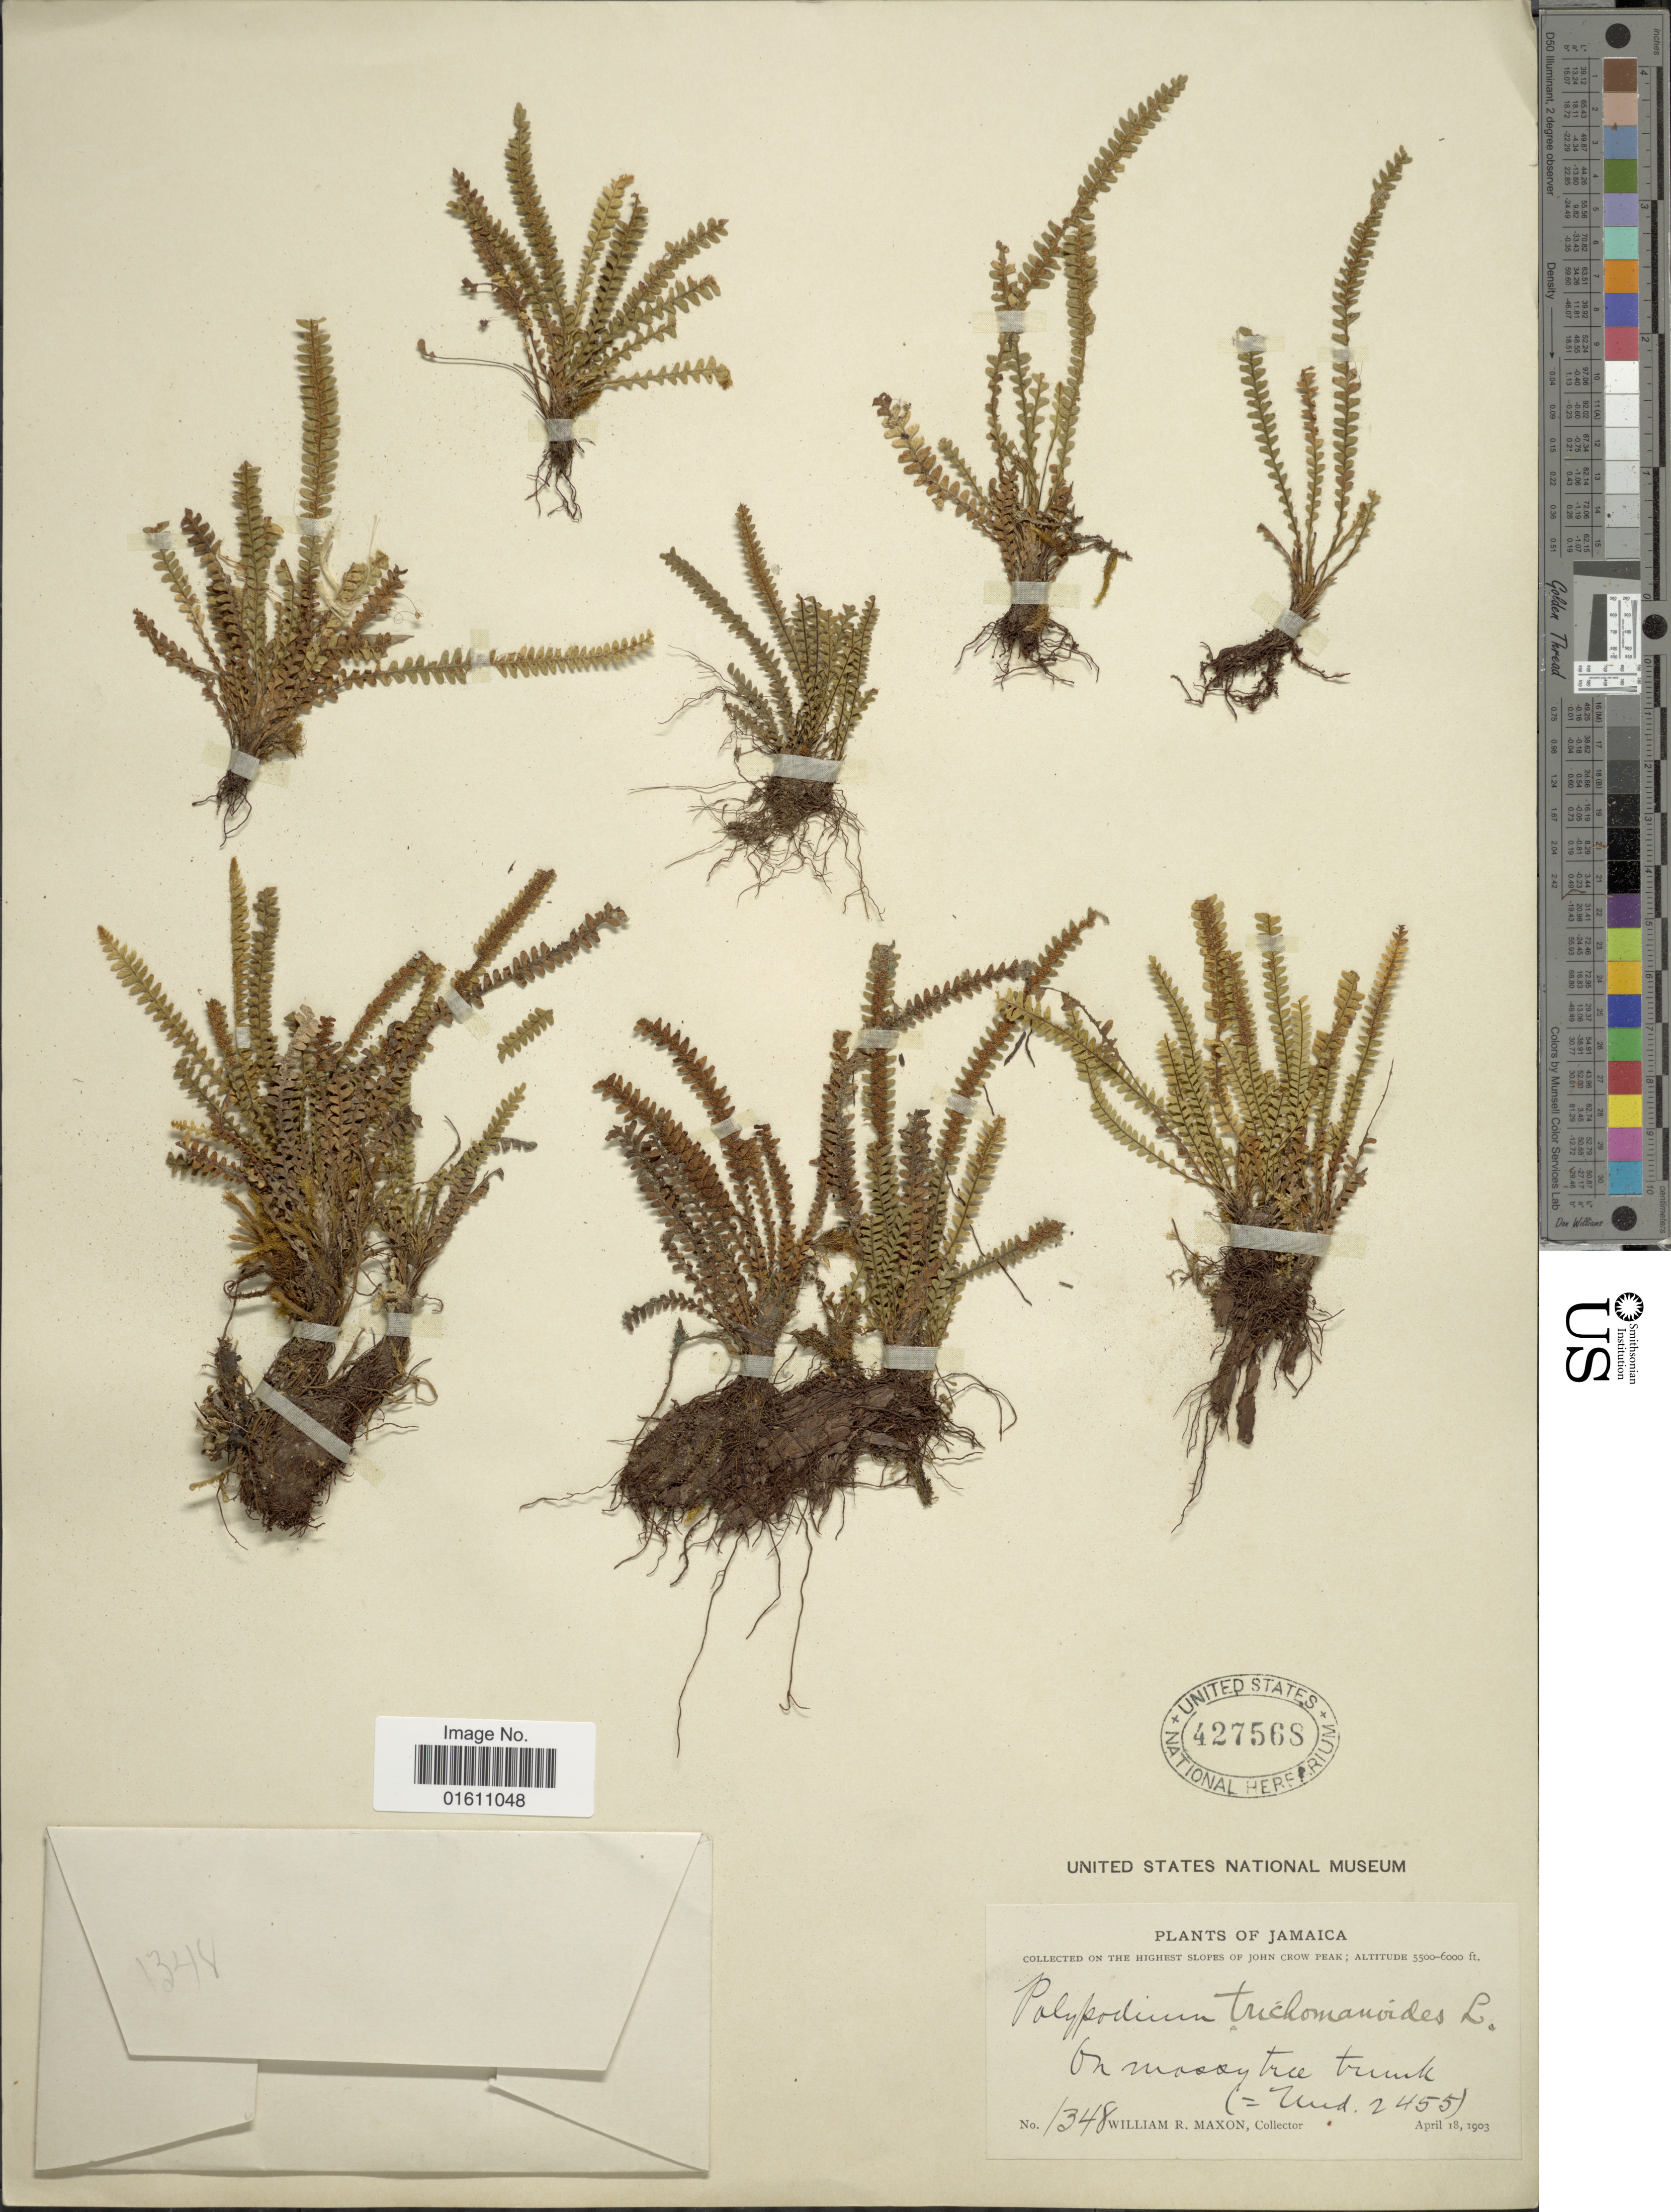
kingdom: Plantae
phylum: Tracheophyta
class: Polypodiopsida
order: Polypodiales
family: Polypodiaceae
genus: Moranopteris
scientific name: Moranopteris trichomanoides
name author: (Sw.) R. Y. Hirai & J. Prado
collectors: W. R. Maxon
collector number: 1348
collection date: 1903-04-18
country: Jamaica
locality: The highest slopes of John Crow Peak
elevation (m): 1676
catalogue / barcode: US 427568